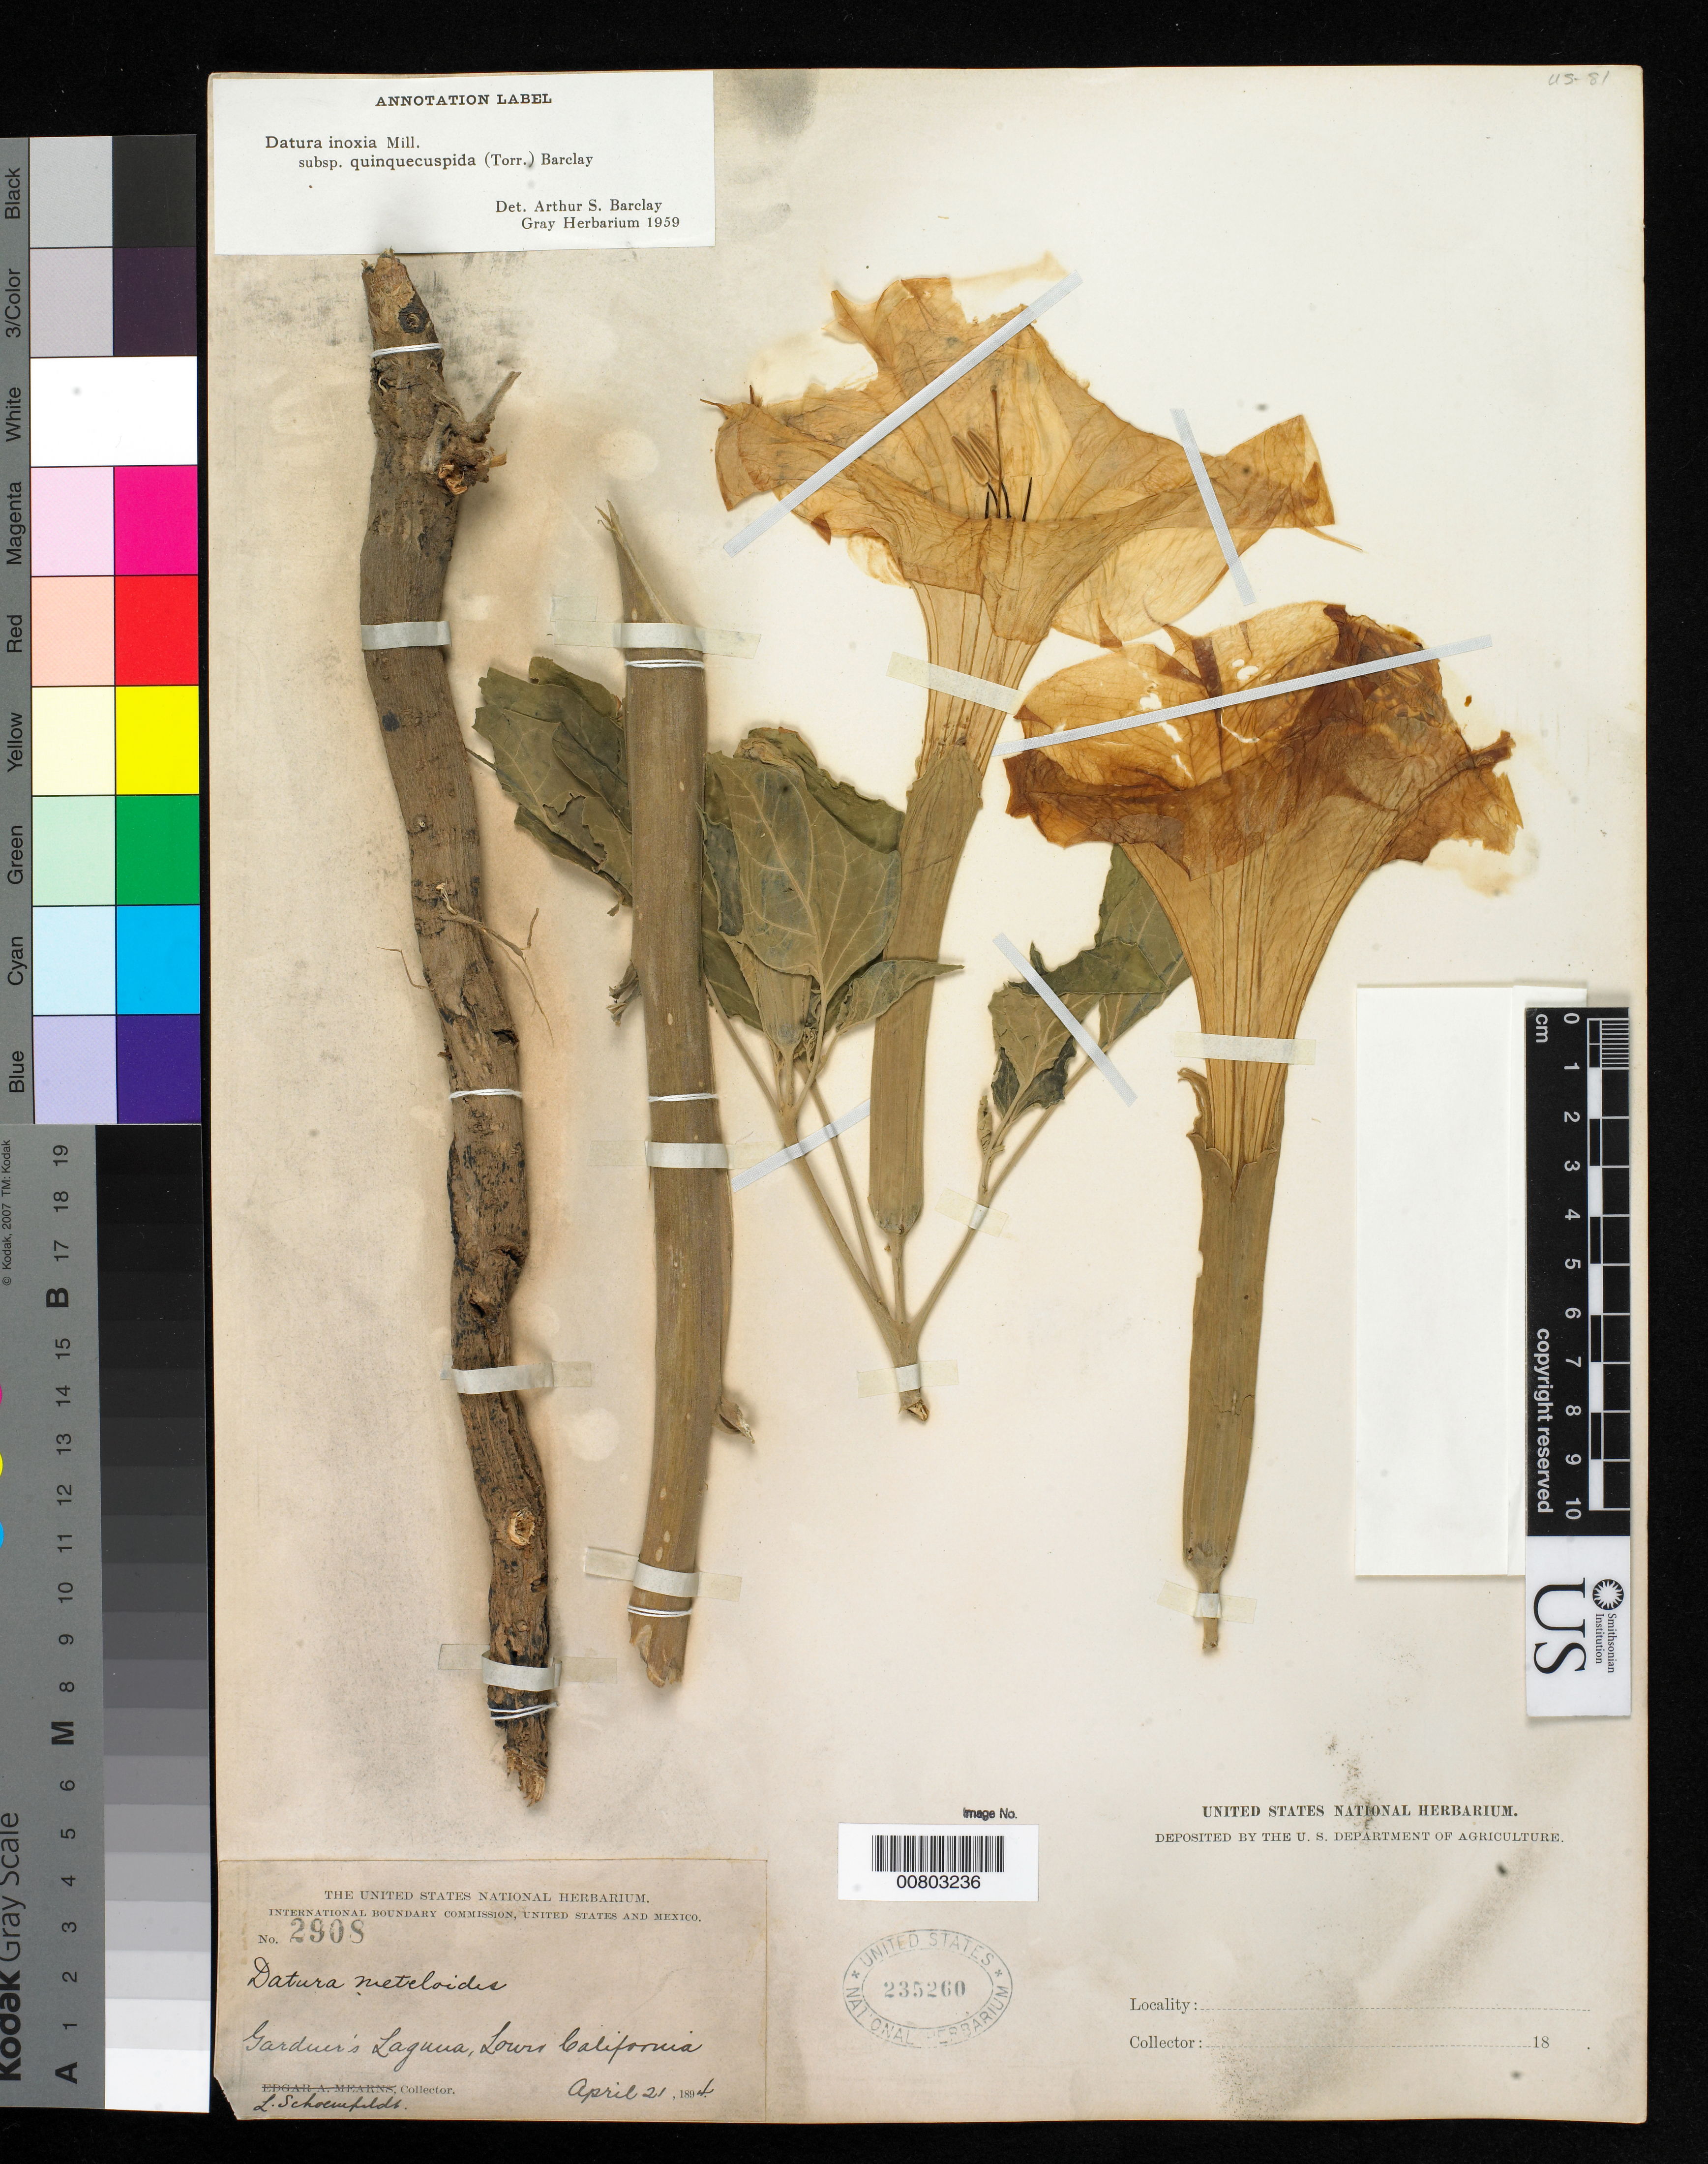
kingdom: Plantae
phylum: Tracheophyta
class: Magnoliopsida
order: Solanales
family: Solanaceae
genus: Datura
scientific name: Datura innoxia subsp. quinquecuspidata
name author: (Torr.) A.S. Barclay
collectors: L. Schoenfeldt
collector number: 2908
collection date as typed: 21 Apr 1894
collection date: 1894-04-21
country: Mexico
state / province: Baja California Norte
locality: Gardner's Laguna, Lower California.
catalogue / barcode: US 235260